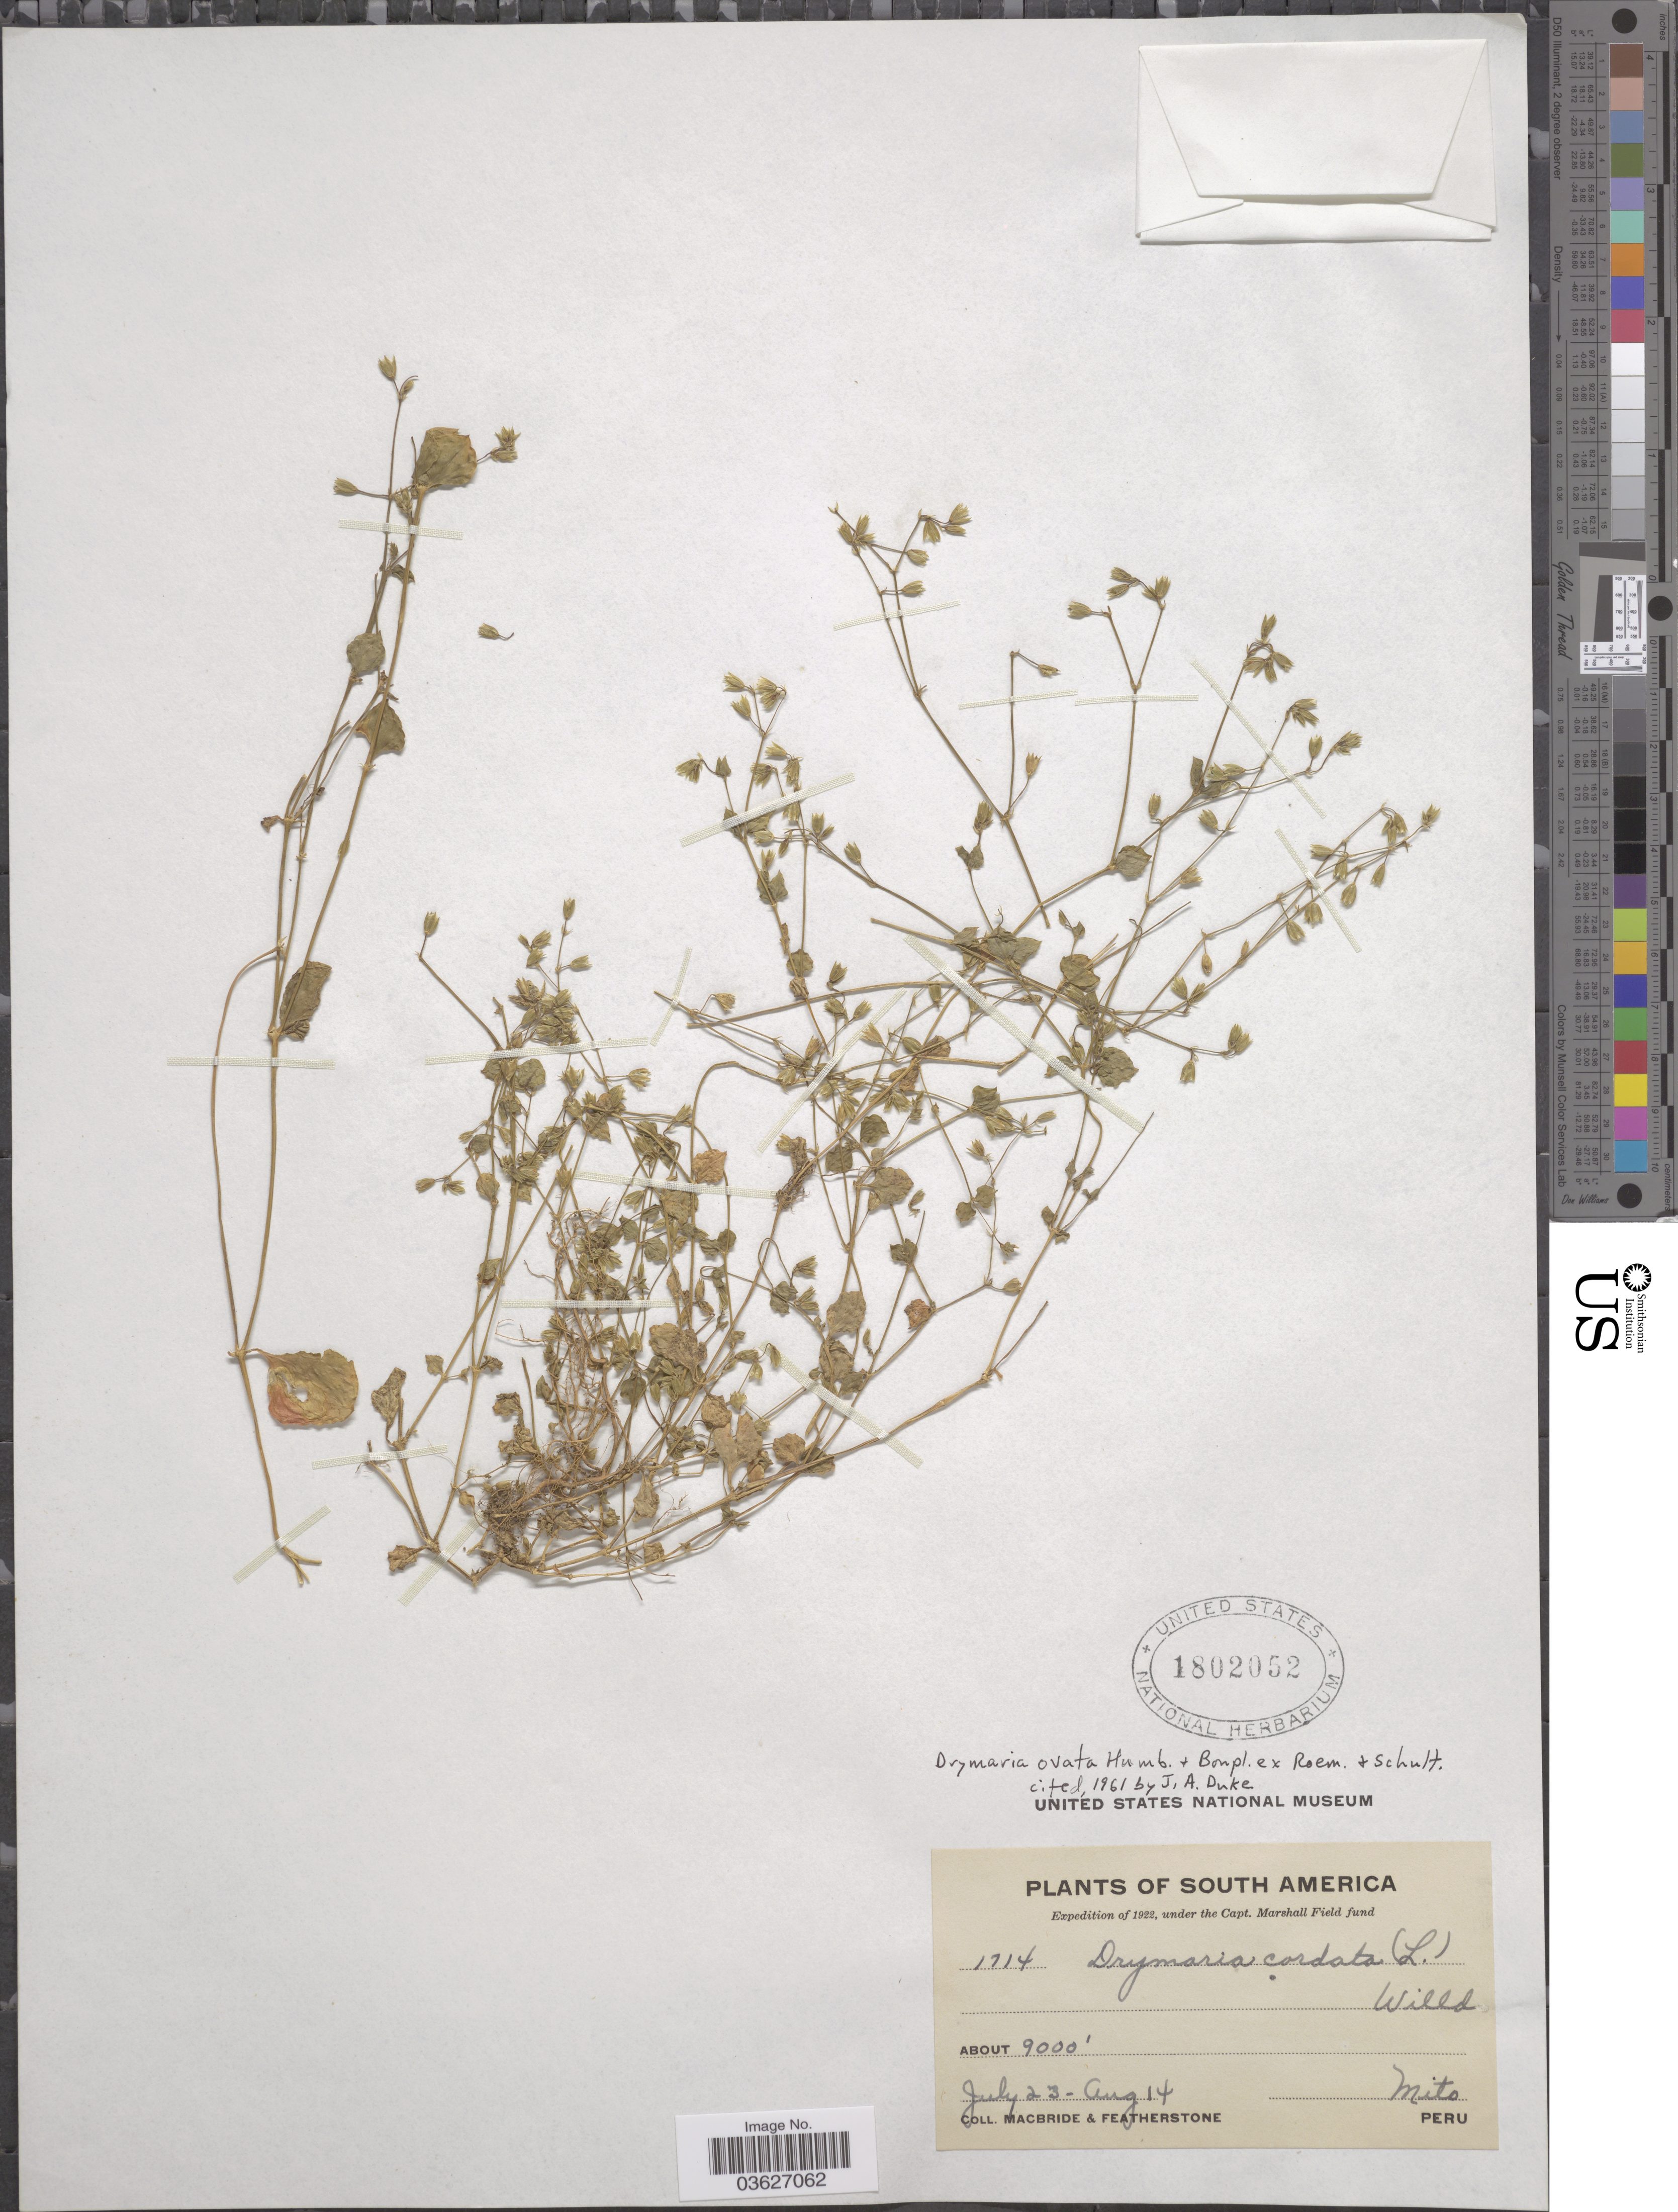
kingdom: Plantae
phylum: Tracheophyta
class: Magnoliopsida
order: Caryophyllales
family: Caryophyllaceae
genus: Drymaria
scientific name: Drymaria ovata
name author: Humb. & Bonpl. ex Schult.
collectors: Macbride, -- & -. Featherstone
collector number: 1714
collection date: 1922-07-23/1922-08-14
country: Peru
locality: Mitu.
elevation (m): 2743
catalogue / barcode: US 1802052